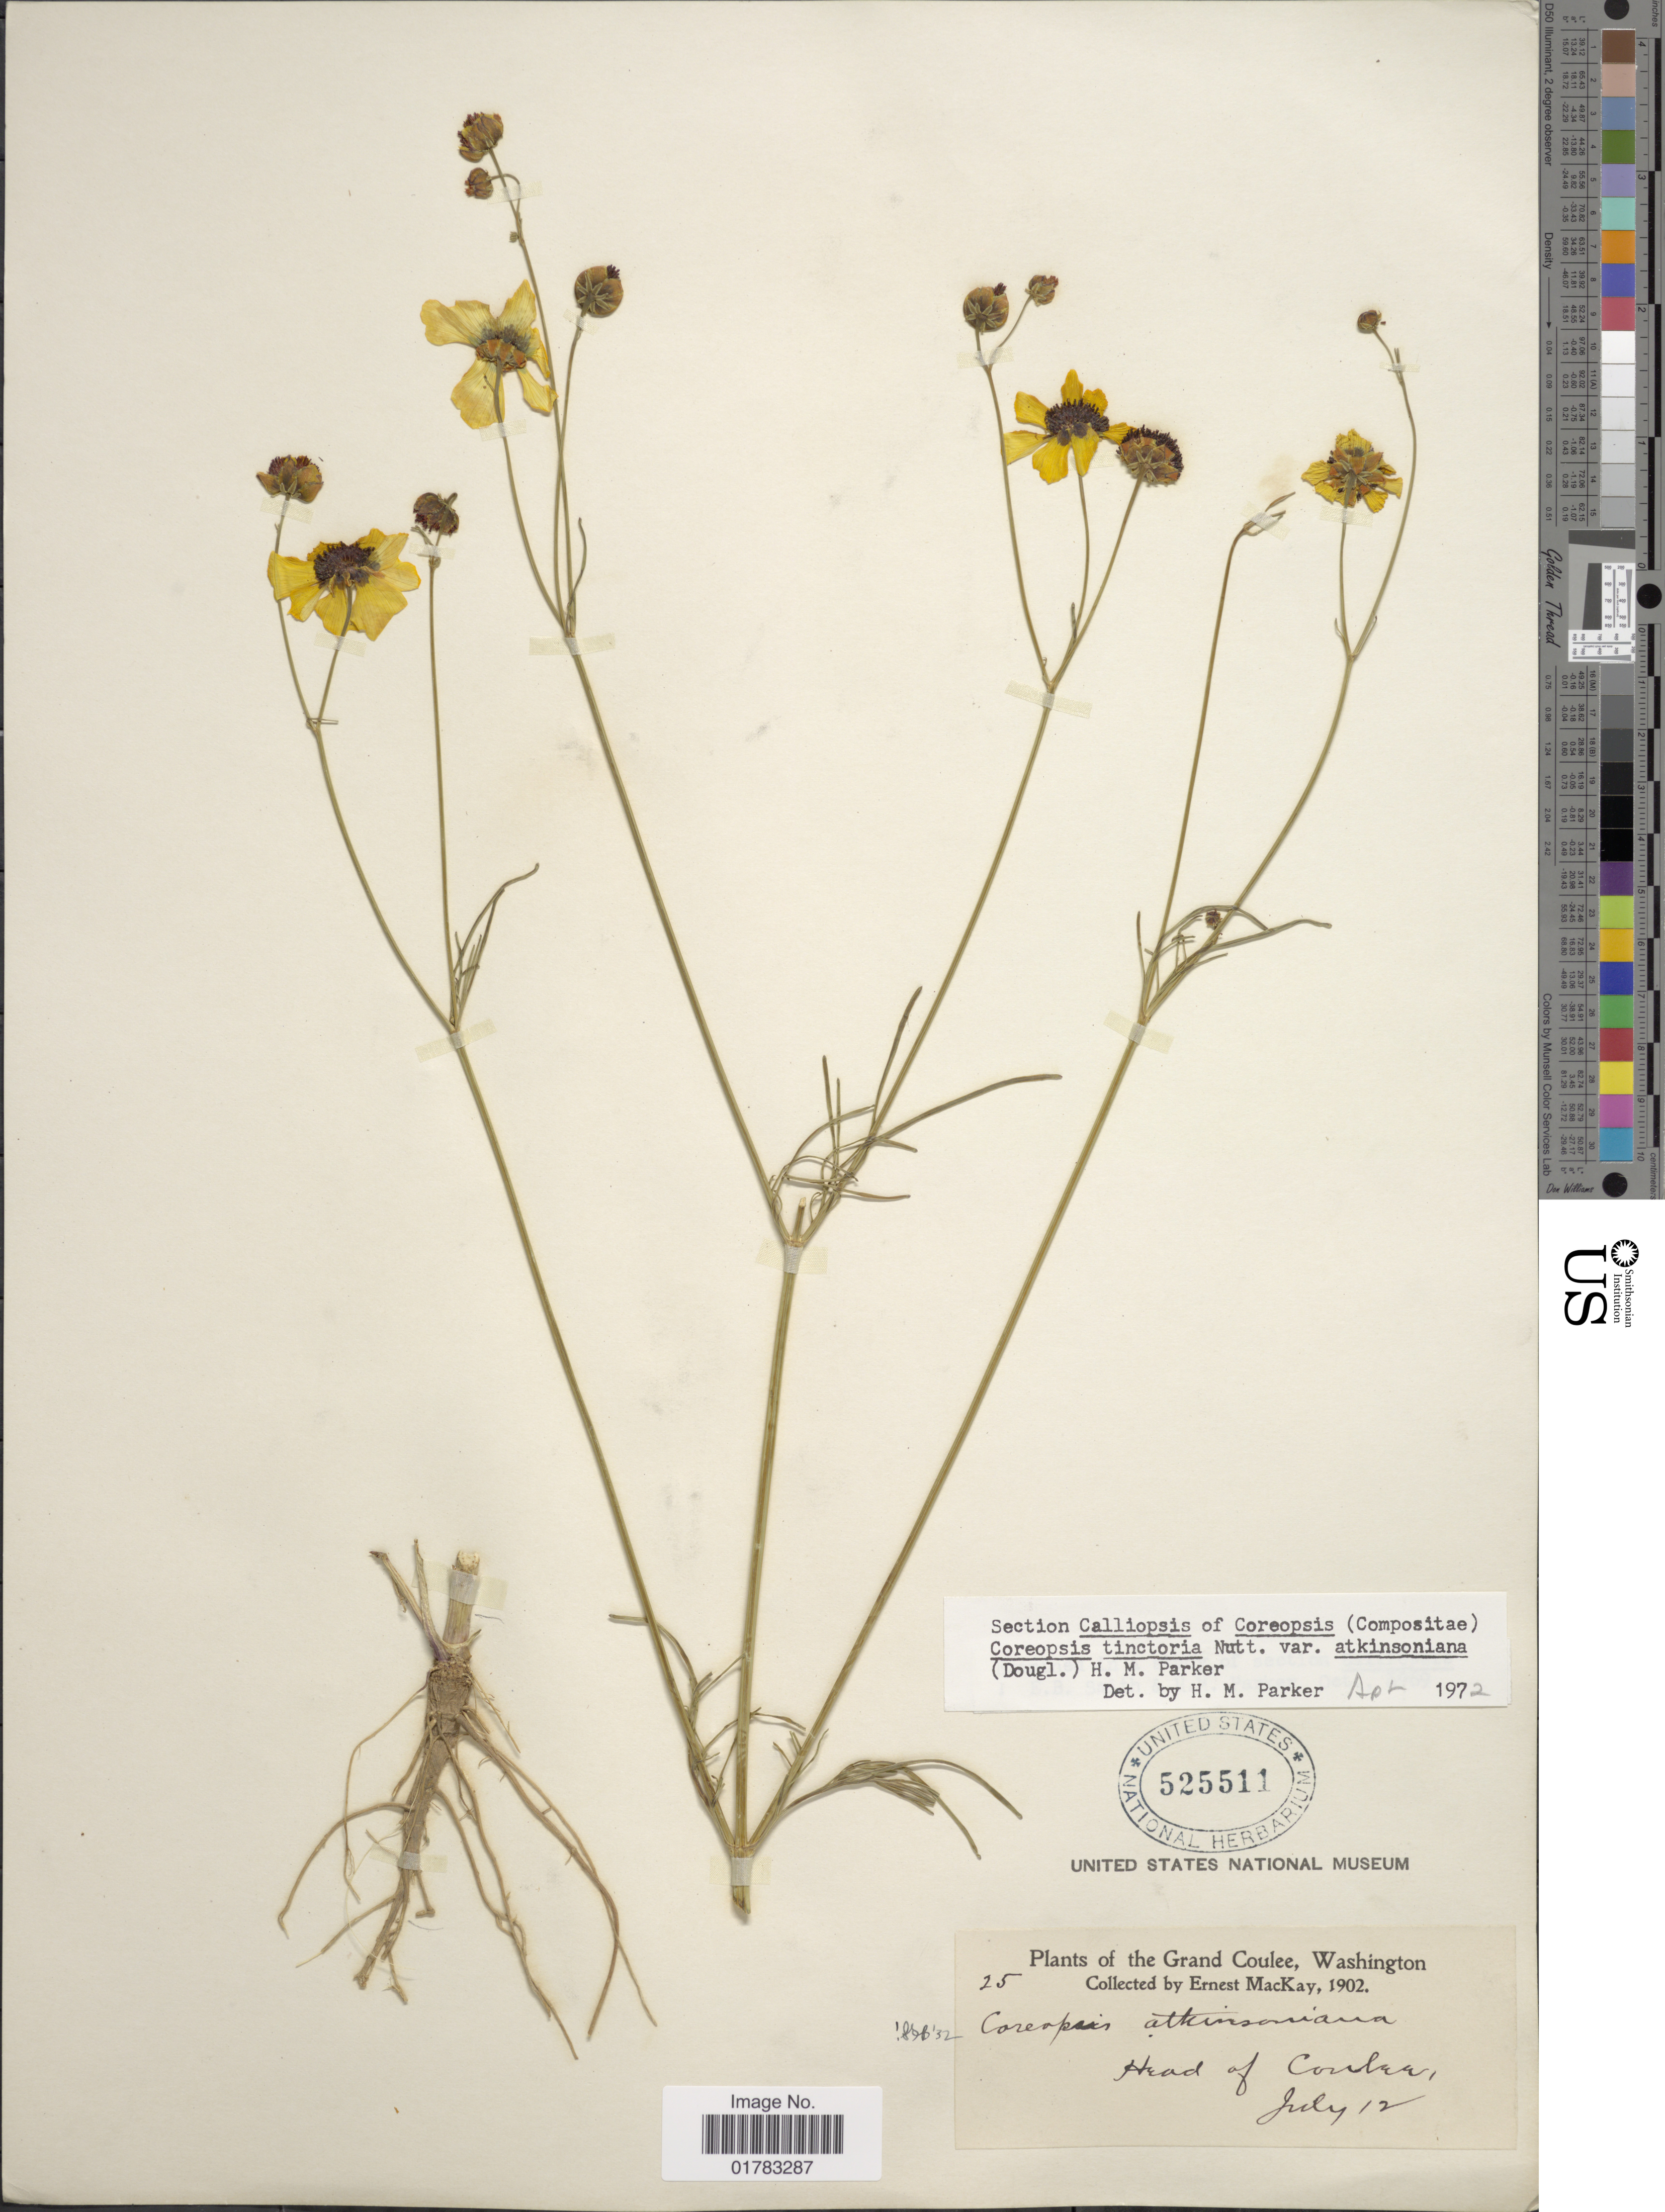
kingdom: Plantae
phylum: Tracheophyta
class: Magnoliopsida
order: Asterales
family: Asteraceae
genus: Coreopsis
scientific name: Coreopsis tinctoria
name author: Nutt.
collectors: E. MacKay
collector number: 25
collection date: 1902-07-12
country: United States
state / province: Washington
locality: Grand Coulee, head of Coulee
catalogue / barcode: US 525511